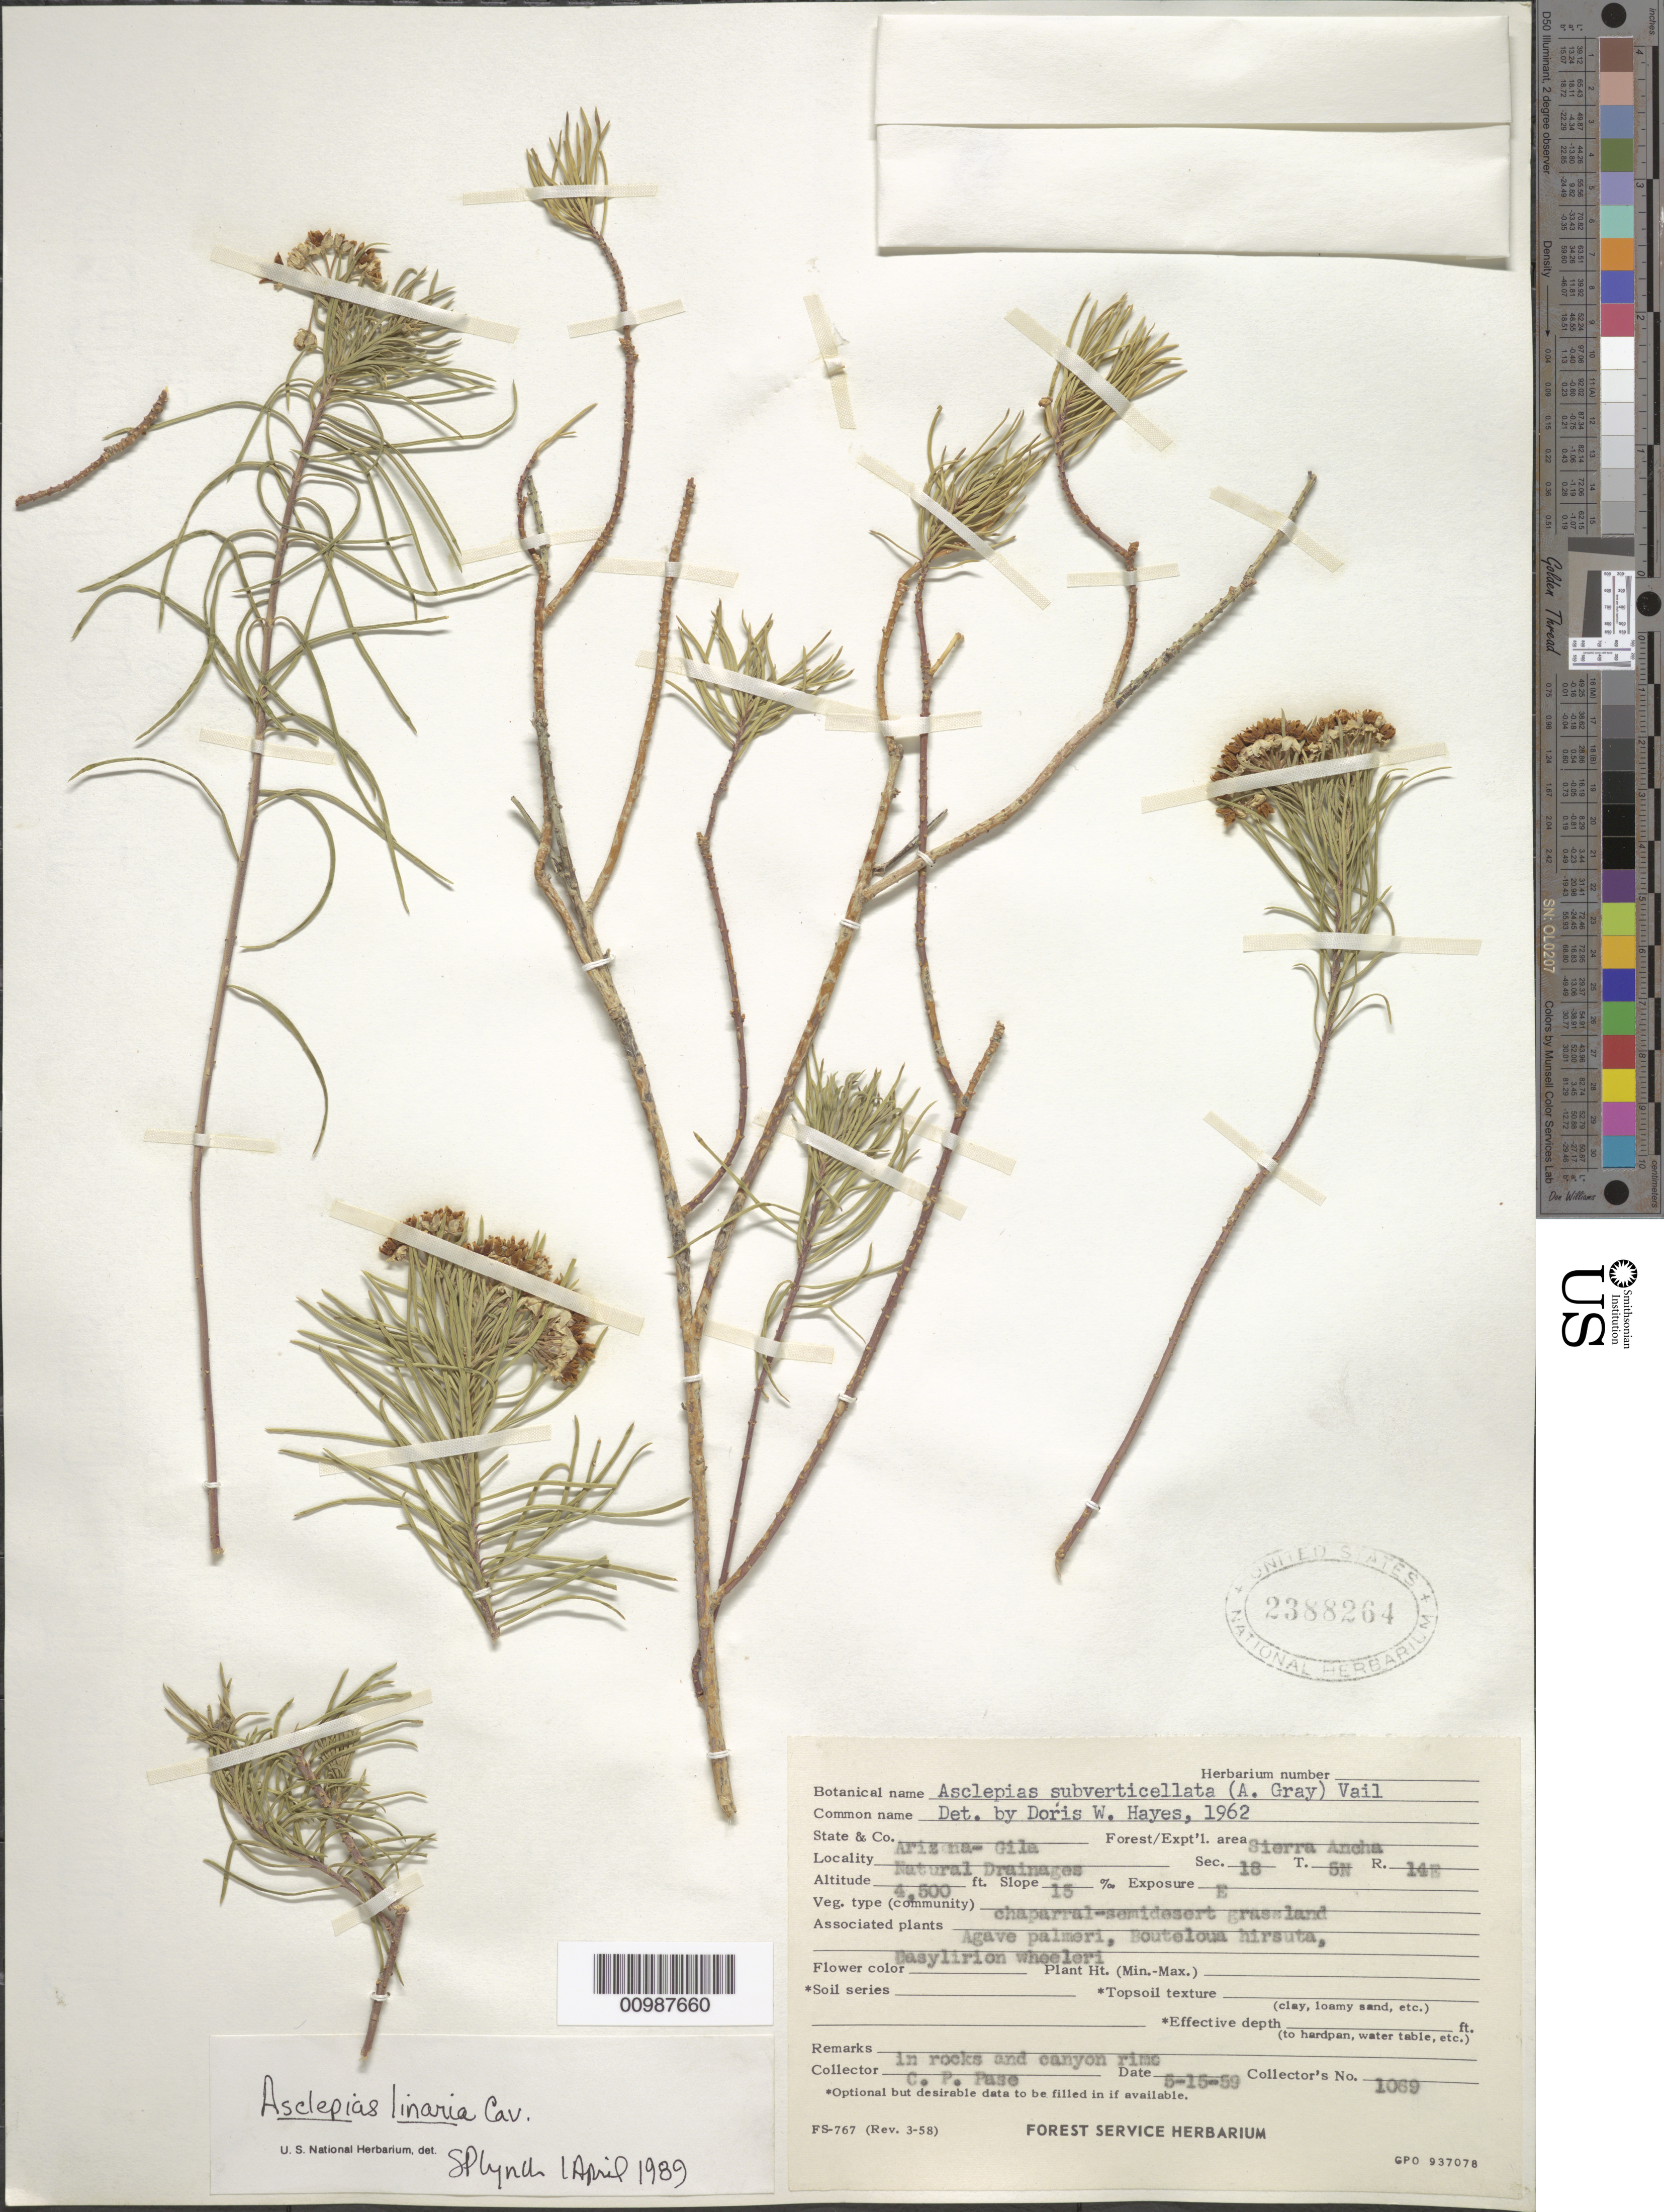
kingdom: Plantae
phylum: Tracheophyta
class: Magnoliopsida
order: Gentianales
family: Apocynaceae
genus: Asclepias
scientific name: Asclepias subverticillata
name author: (A. Gray) Vail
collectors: C. P. Pase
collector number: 1069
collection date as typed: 15 May 1959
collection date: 1959-05-15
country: United States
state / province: Arizona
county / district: Gila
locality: Sierra Ancha; natural drainages; chaparral-semidesert grassland; in rocks and canyon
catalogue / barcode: US 2388264